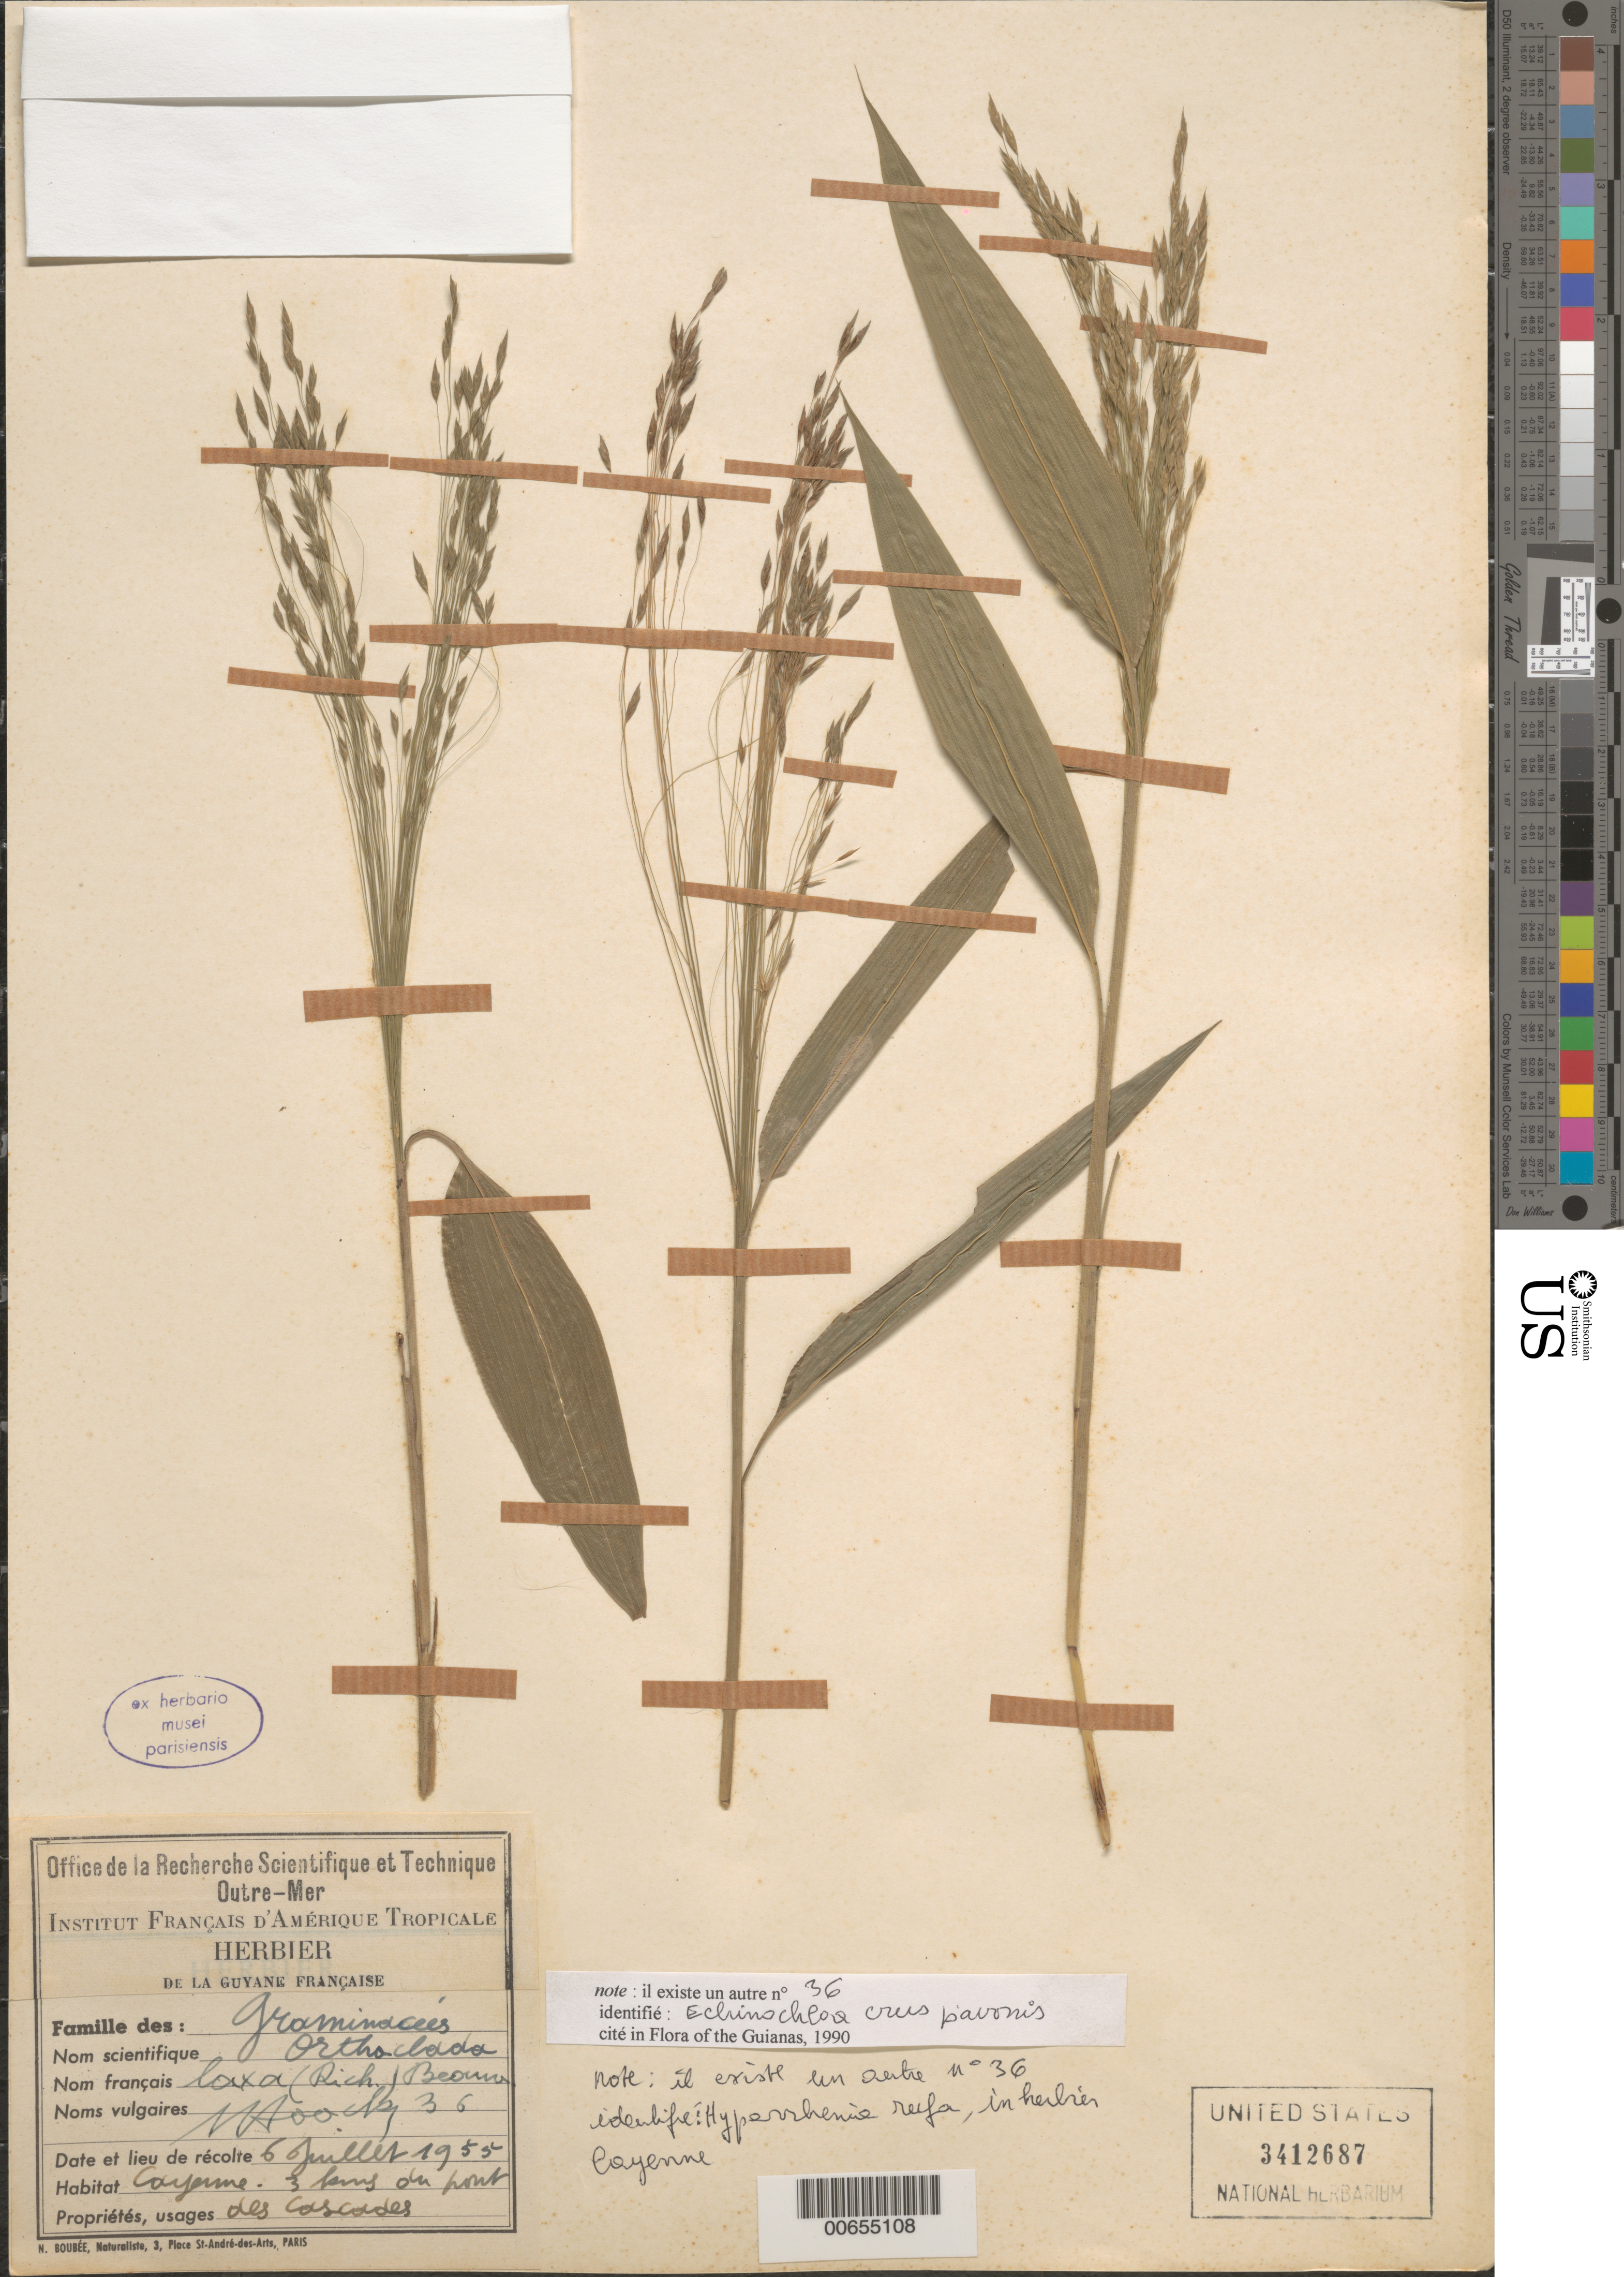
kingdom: Plantae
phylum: Tracheophyta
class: Liliopsida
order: Poales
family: Poaceae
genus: Orthoclada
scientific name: Orthoclada laxa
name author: P. Beauv.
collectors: J. Hoock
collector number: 36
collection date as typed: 6-Jul-55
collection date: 1955-07-06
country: French Guiana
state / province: Cayenne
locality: Cayenne, 3 km du haut des Cascades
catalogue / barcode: US 3412687